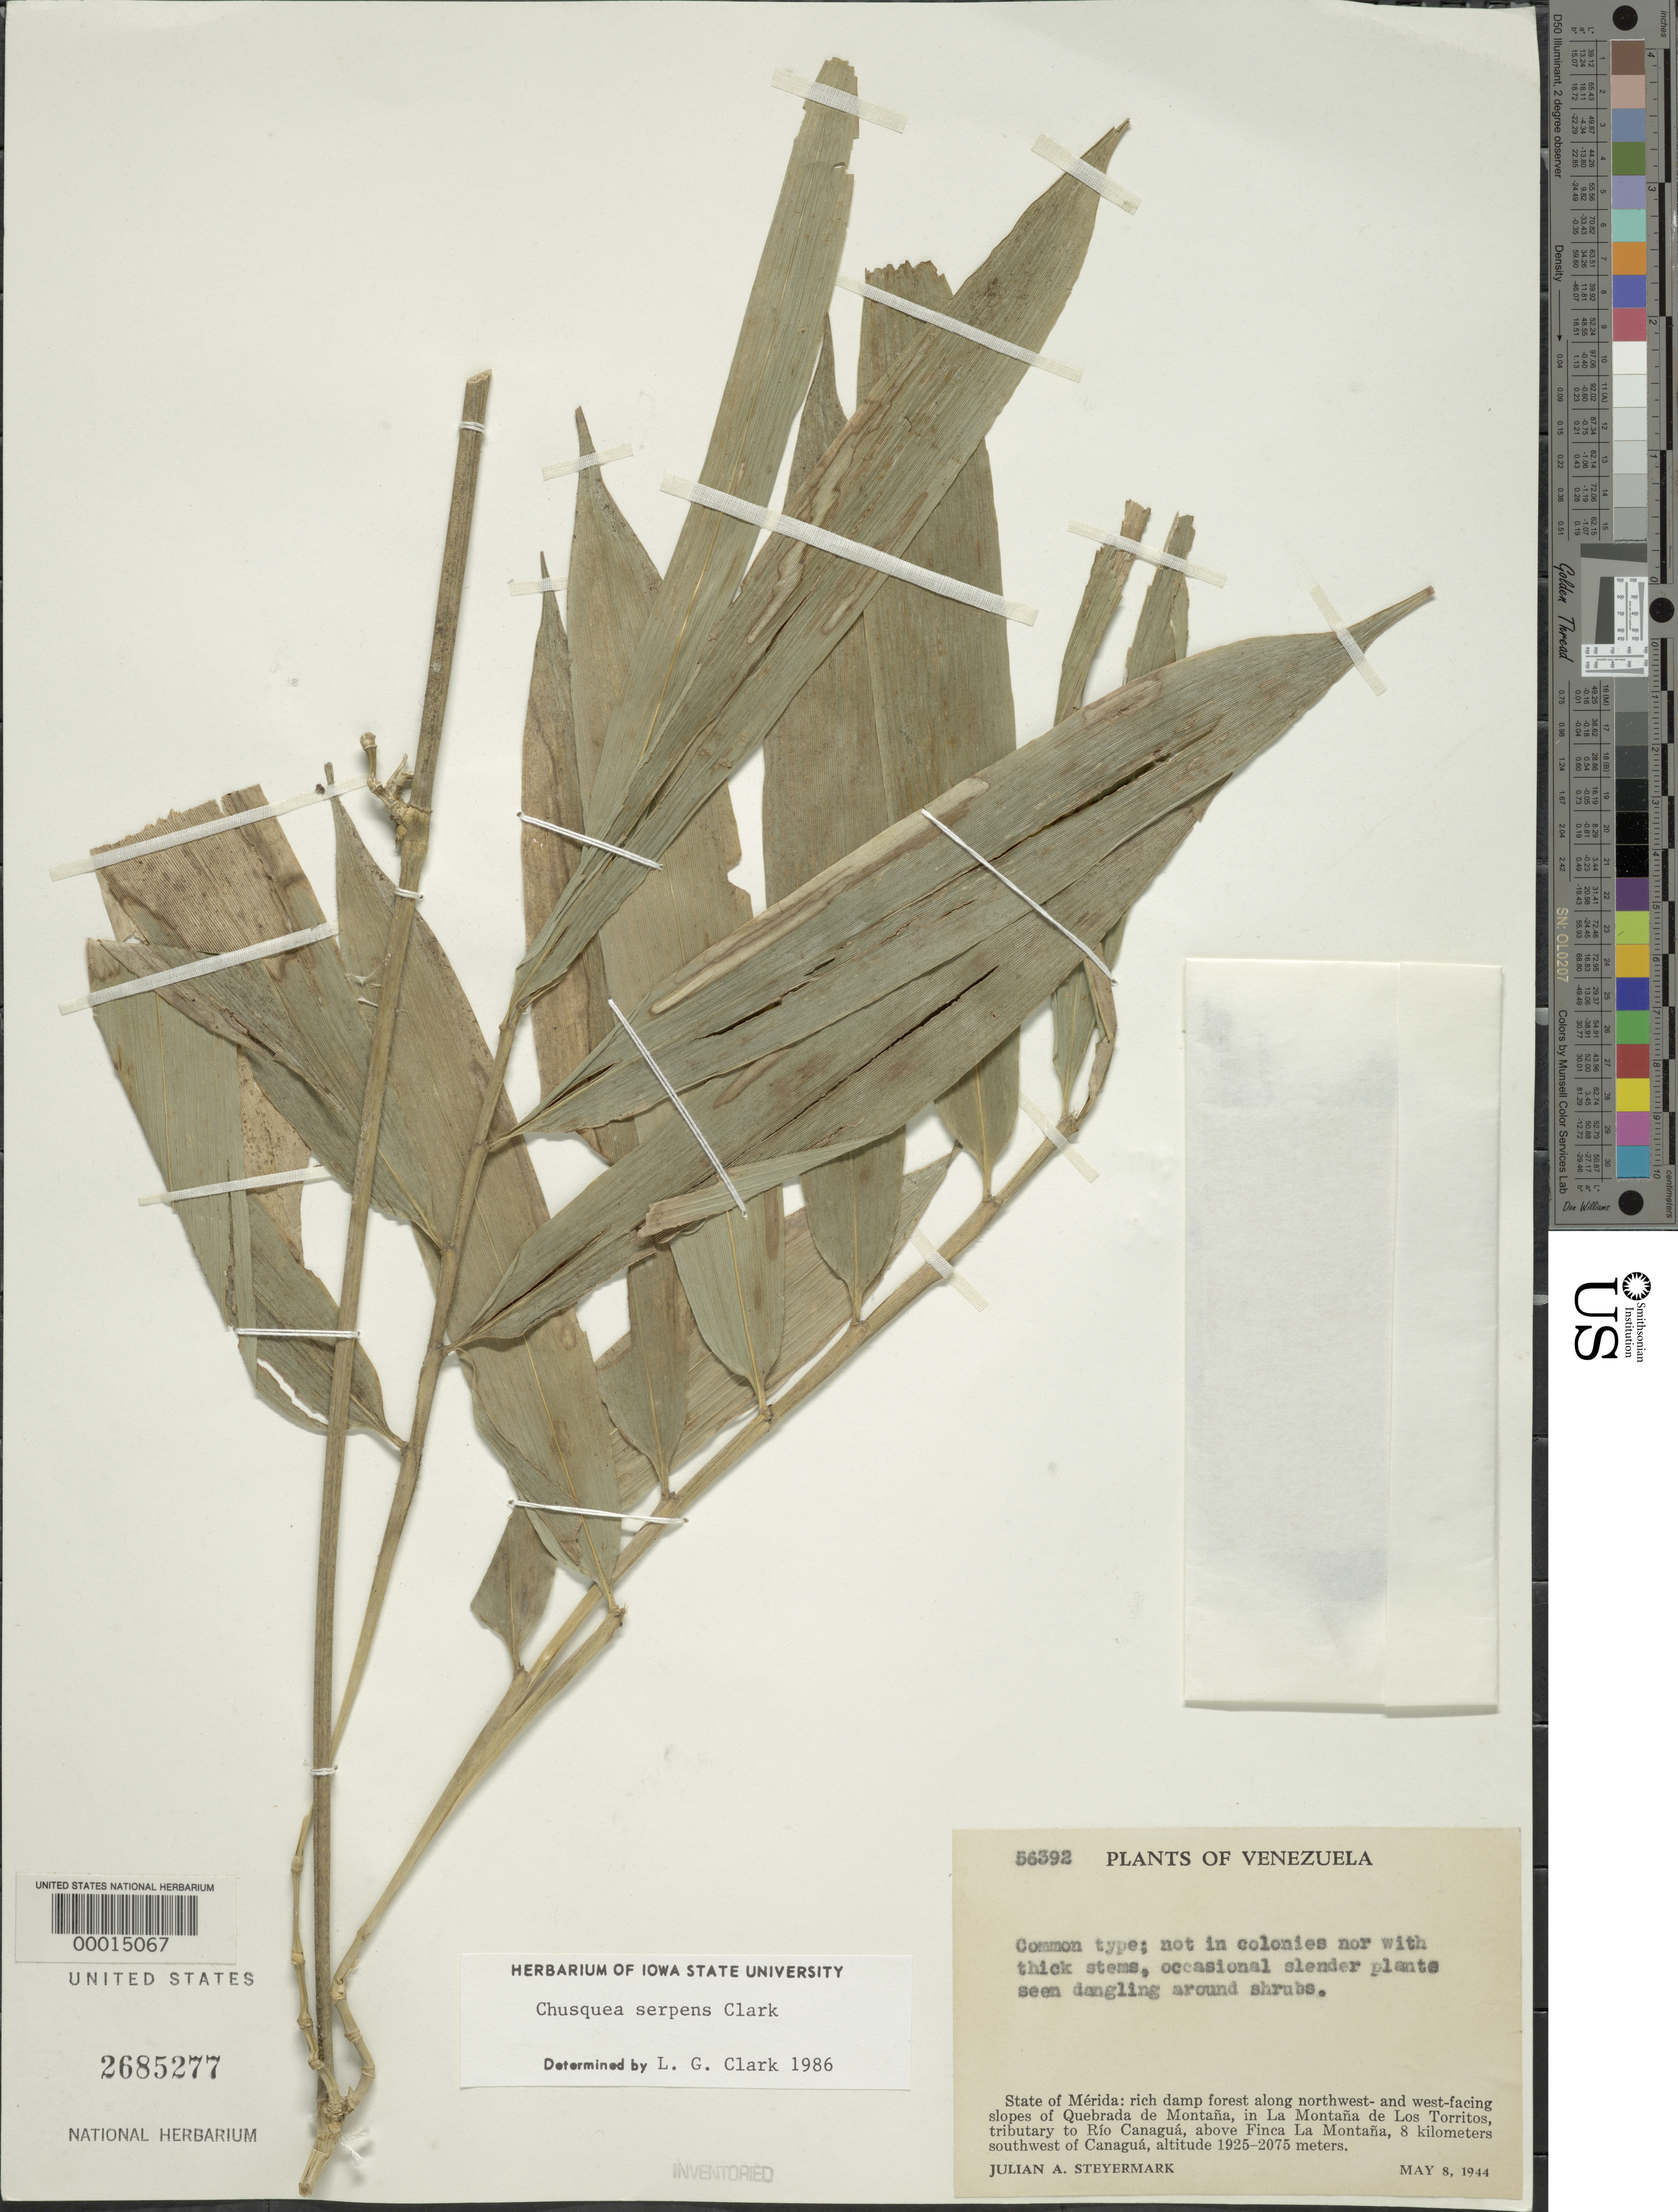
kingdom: Plantae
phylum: Tracheophyta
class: Liliopsida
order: Poales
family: Poaceae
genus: Chusquea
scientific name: Chusquea serpens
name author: L.G. Clark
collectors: J. Steyermark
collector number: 56392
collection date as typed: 08 May 1944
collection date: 1944-05-08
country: Venezuela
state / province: Mérida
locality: Quebrada de montana, la montana de los torritos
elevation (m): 1925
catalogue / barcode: US 2685277